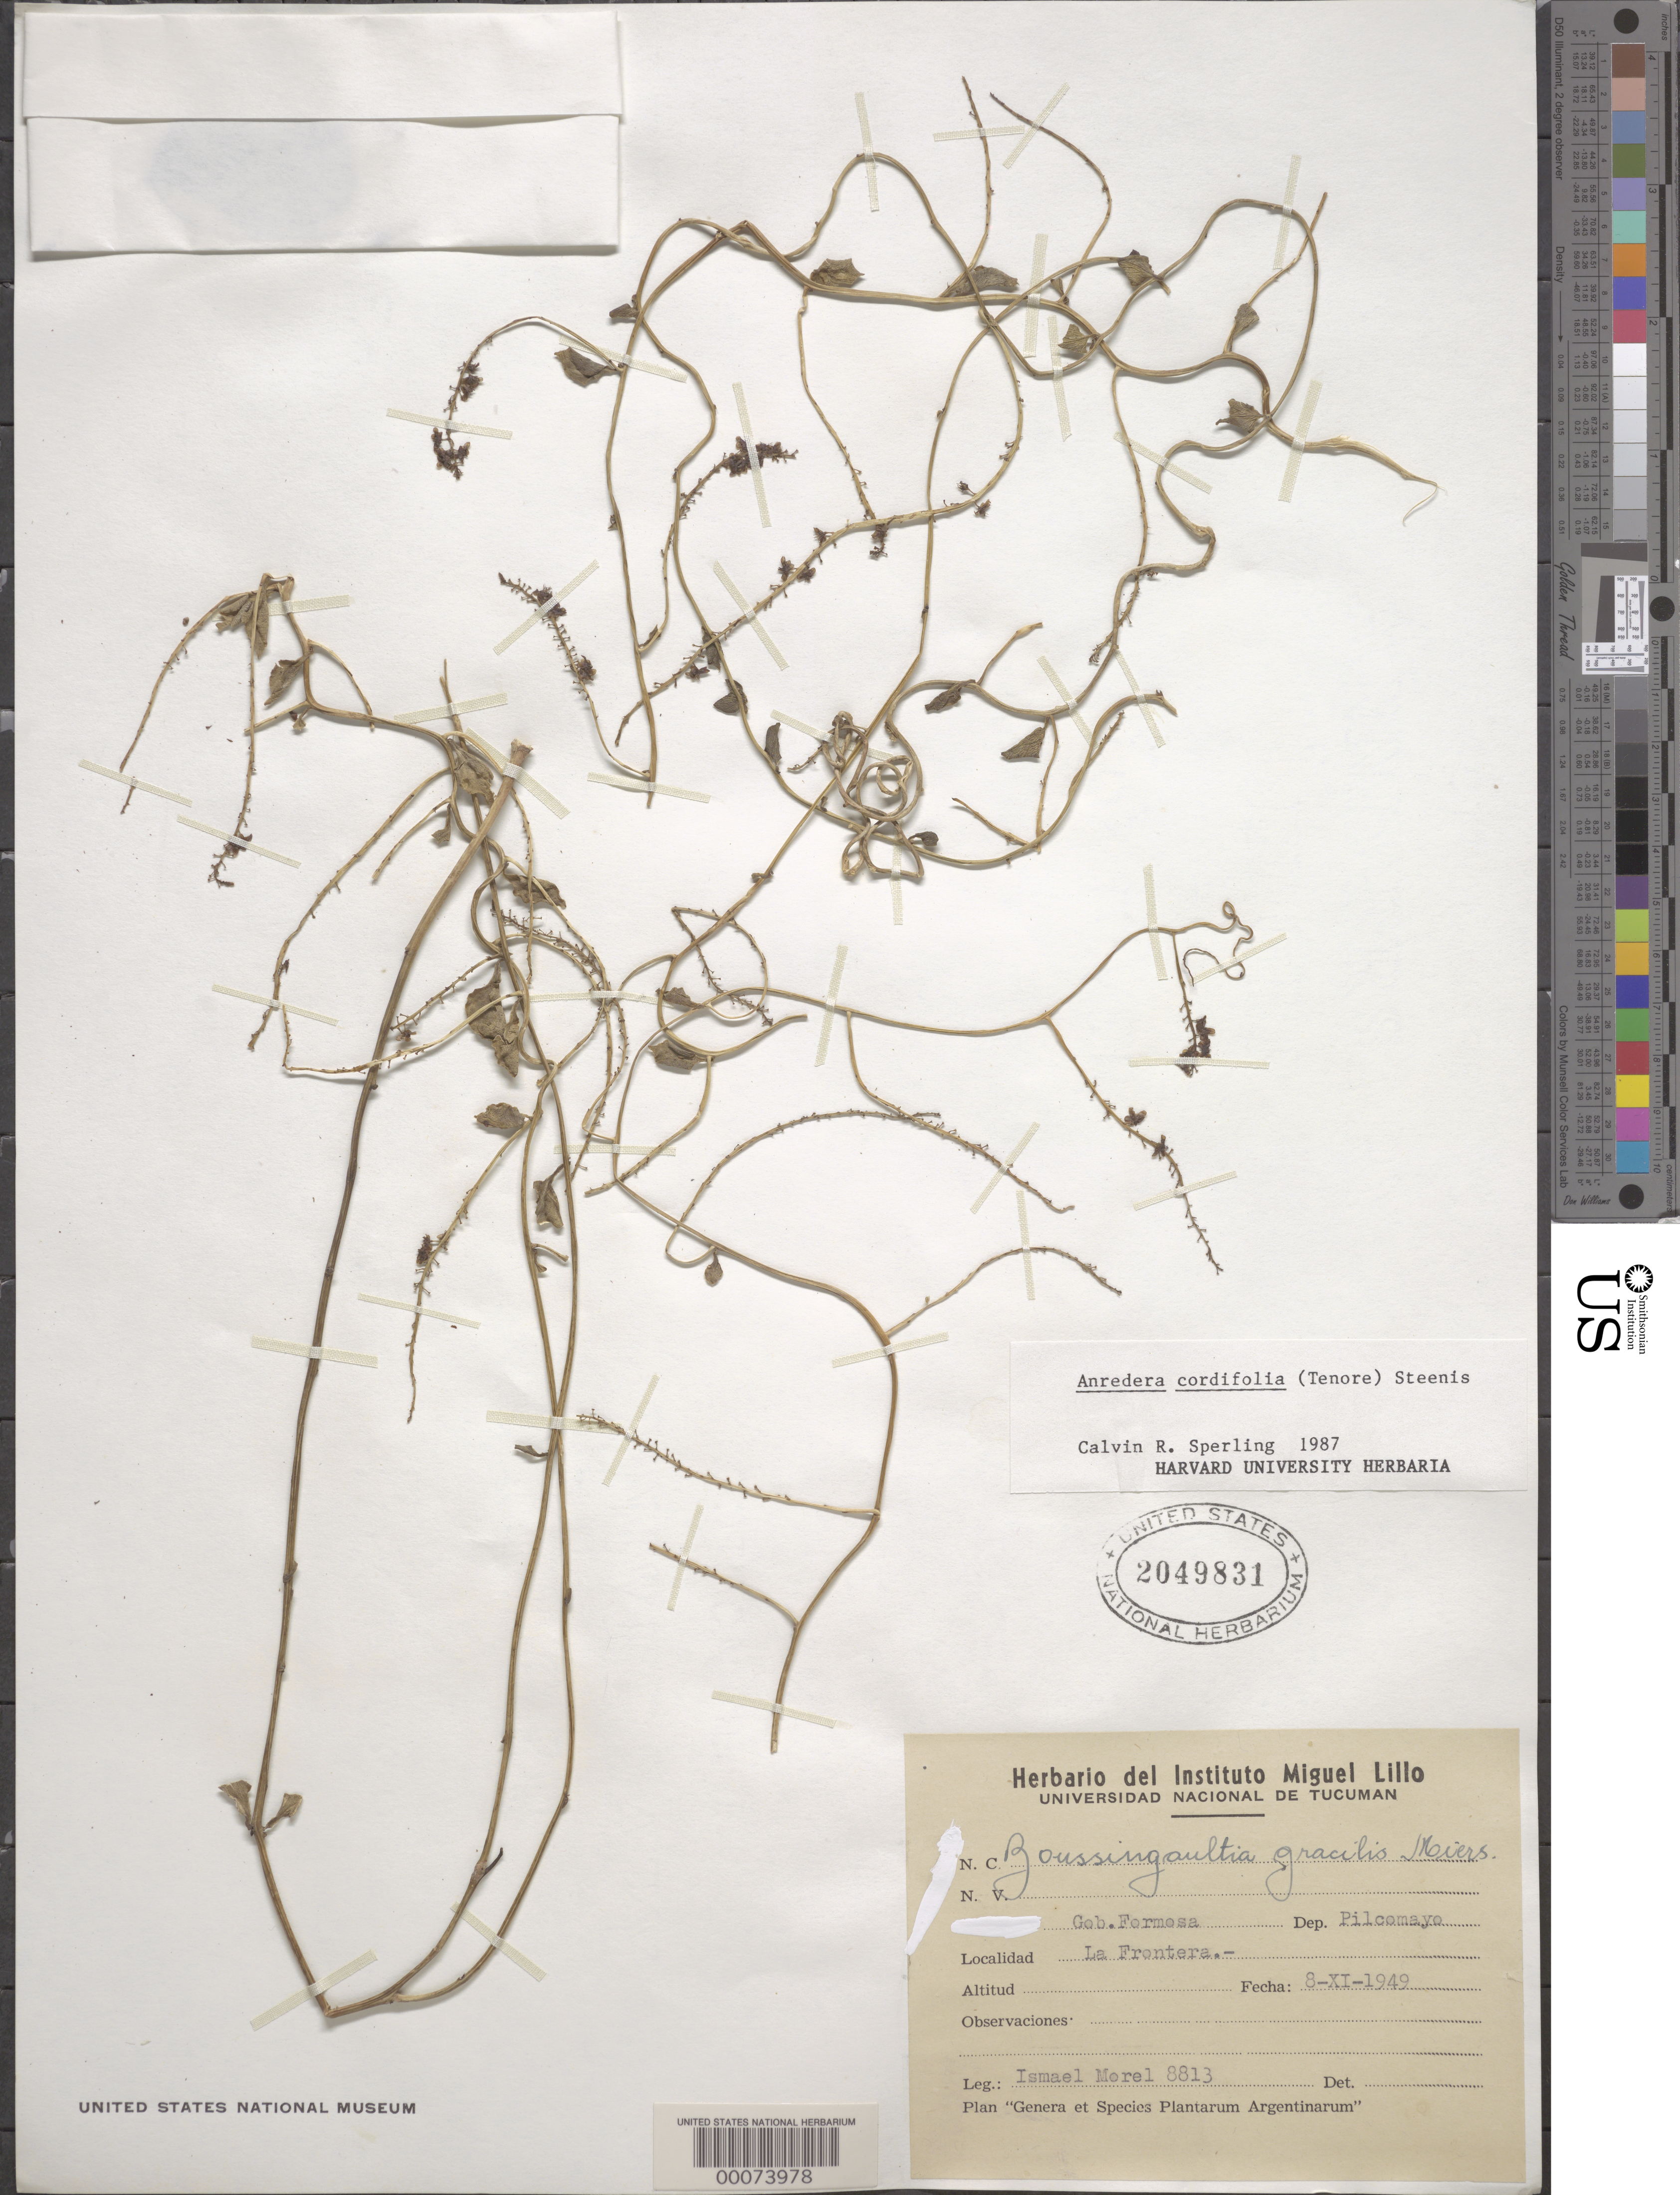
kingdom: Plantae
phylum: Tracheophyta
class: Magnoliopsida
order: Caryophyllales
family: Basellaceae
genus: Anredera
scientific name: Anredera cordifolia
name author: (Ten.) Steenis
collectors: I. Morel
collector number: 8813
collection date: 1949-11-08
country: Argentina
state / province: Formosa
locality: Gob. Formosa. Dep. Pilcomayo. La Frontera.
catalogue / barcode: US 2049831